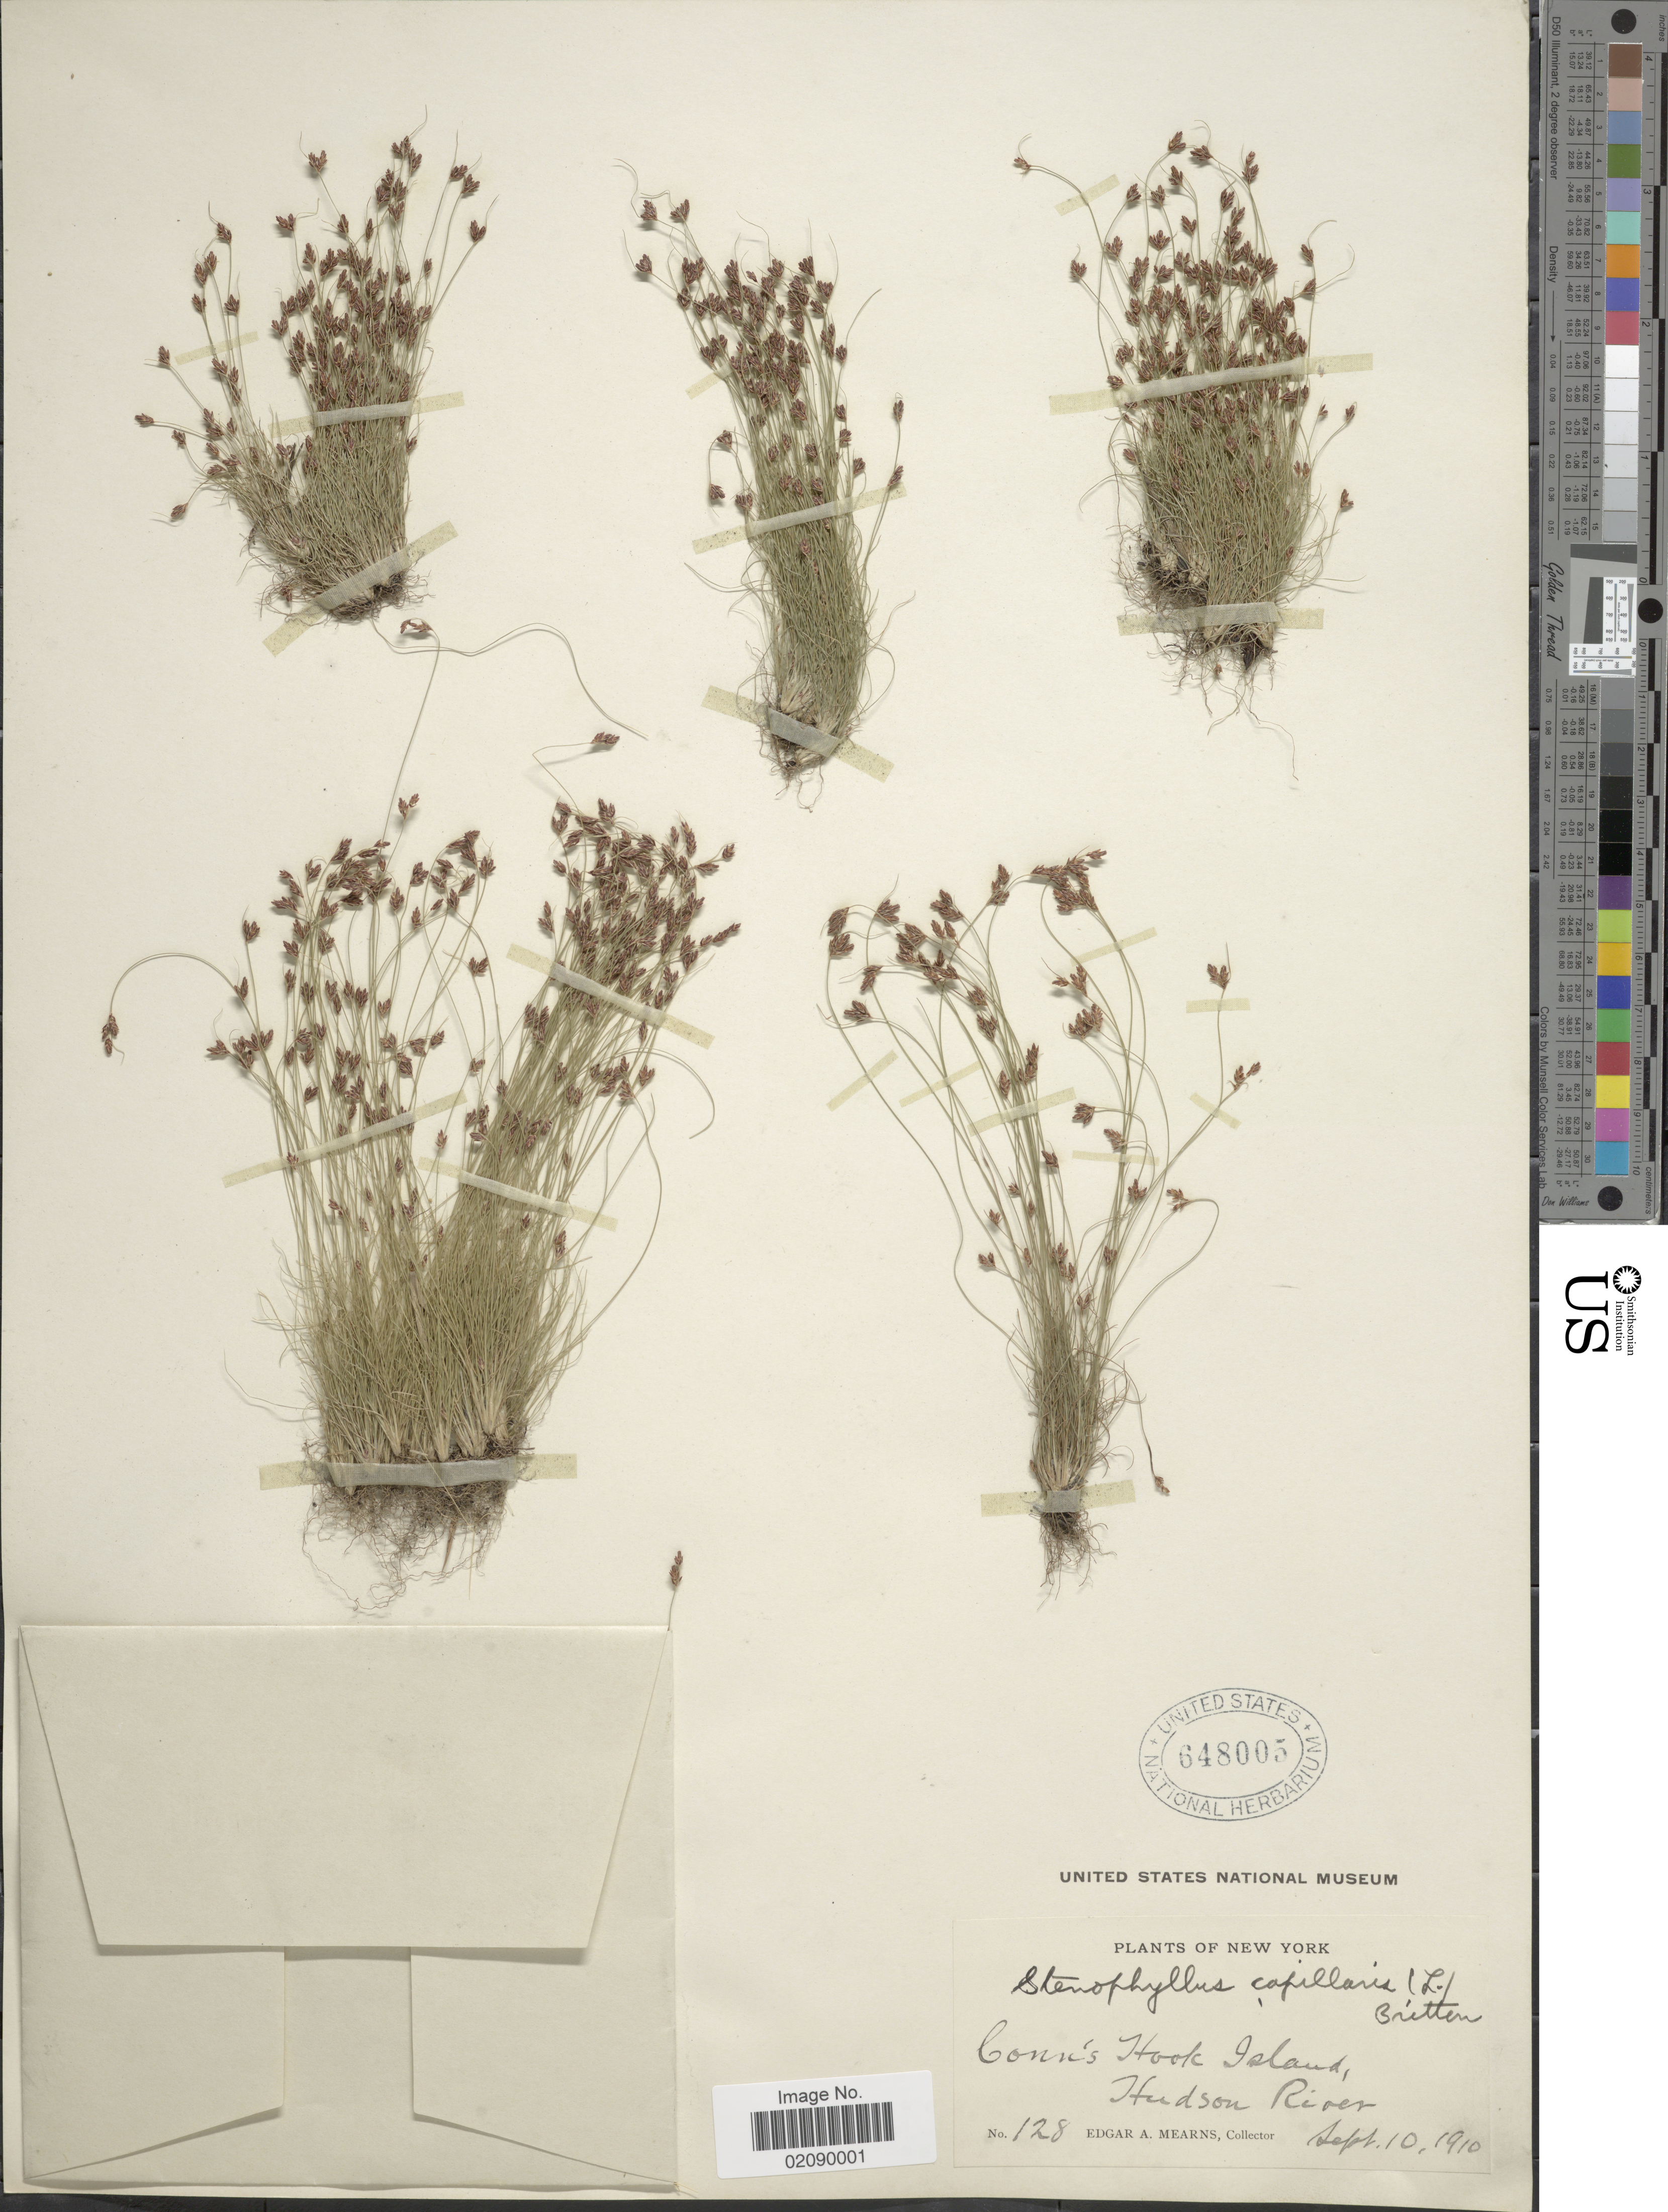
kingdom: Plantae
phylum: Tracheophyta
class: Liliopsida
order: Poales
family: Cyperaceae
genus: Bulbostylis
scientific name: Bulbostylis capillaris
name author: (L.) Kunth ex C.B. Clarke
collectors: E. A. Mearns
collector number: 128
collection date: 1910-09-10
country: United States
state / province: New York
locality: Conn's Hook Island, Hudson River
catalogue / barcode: US 648005